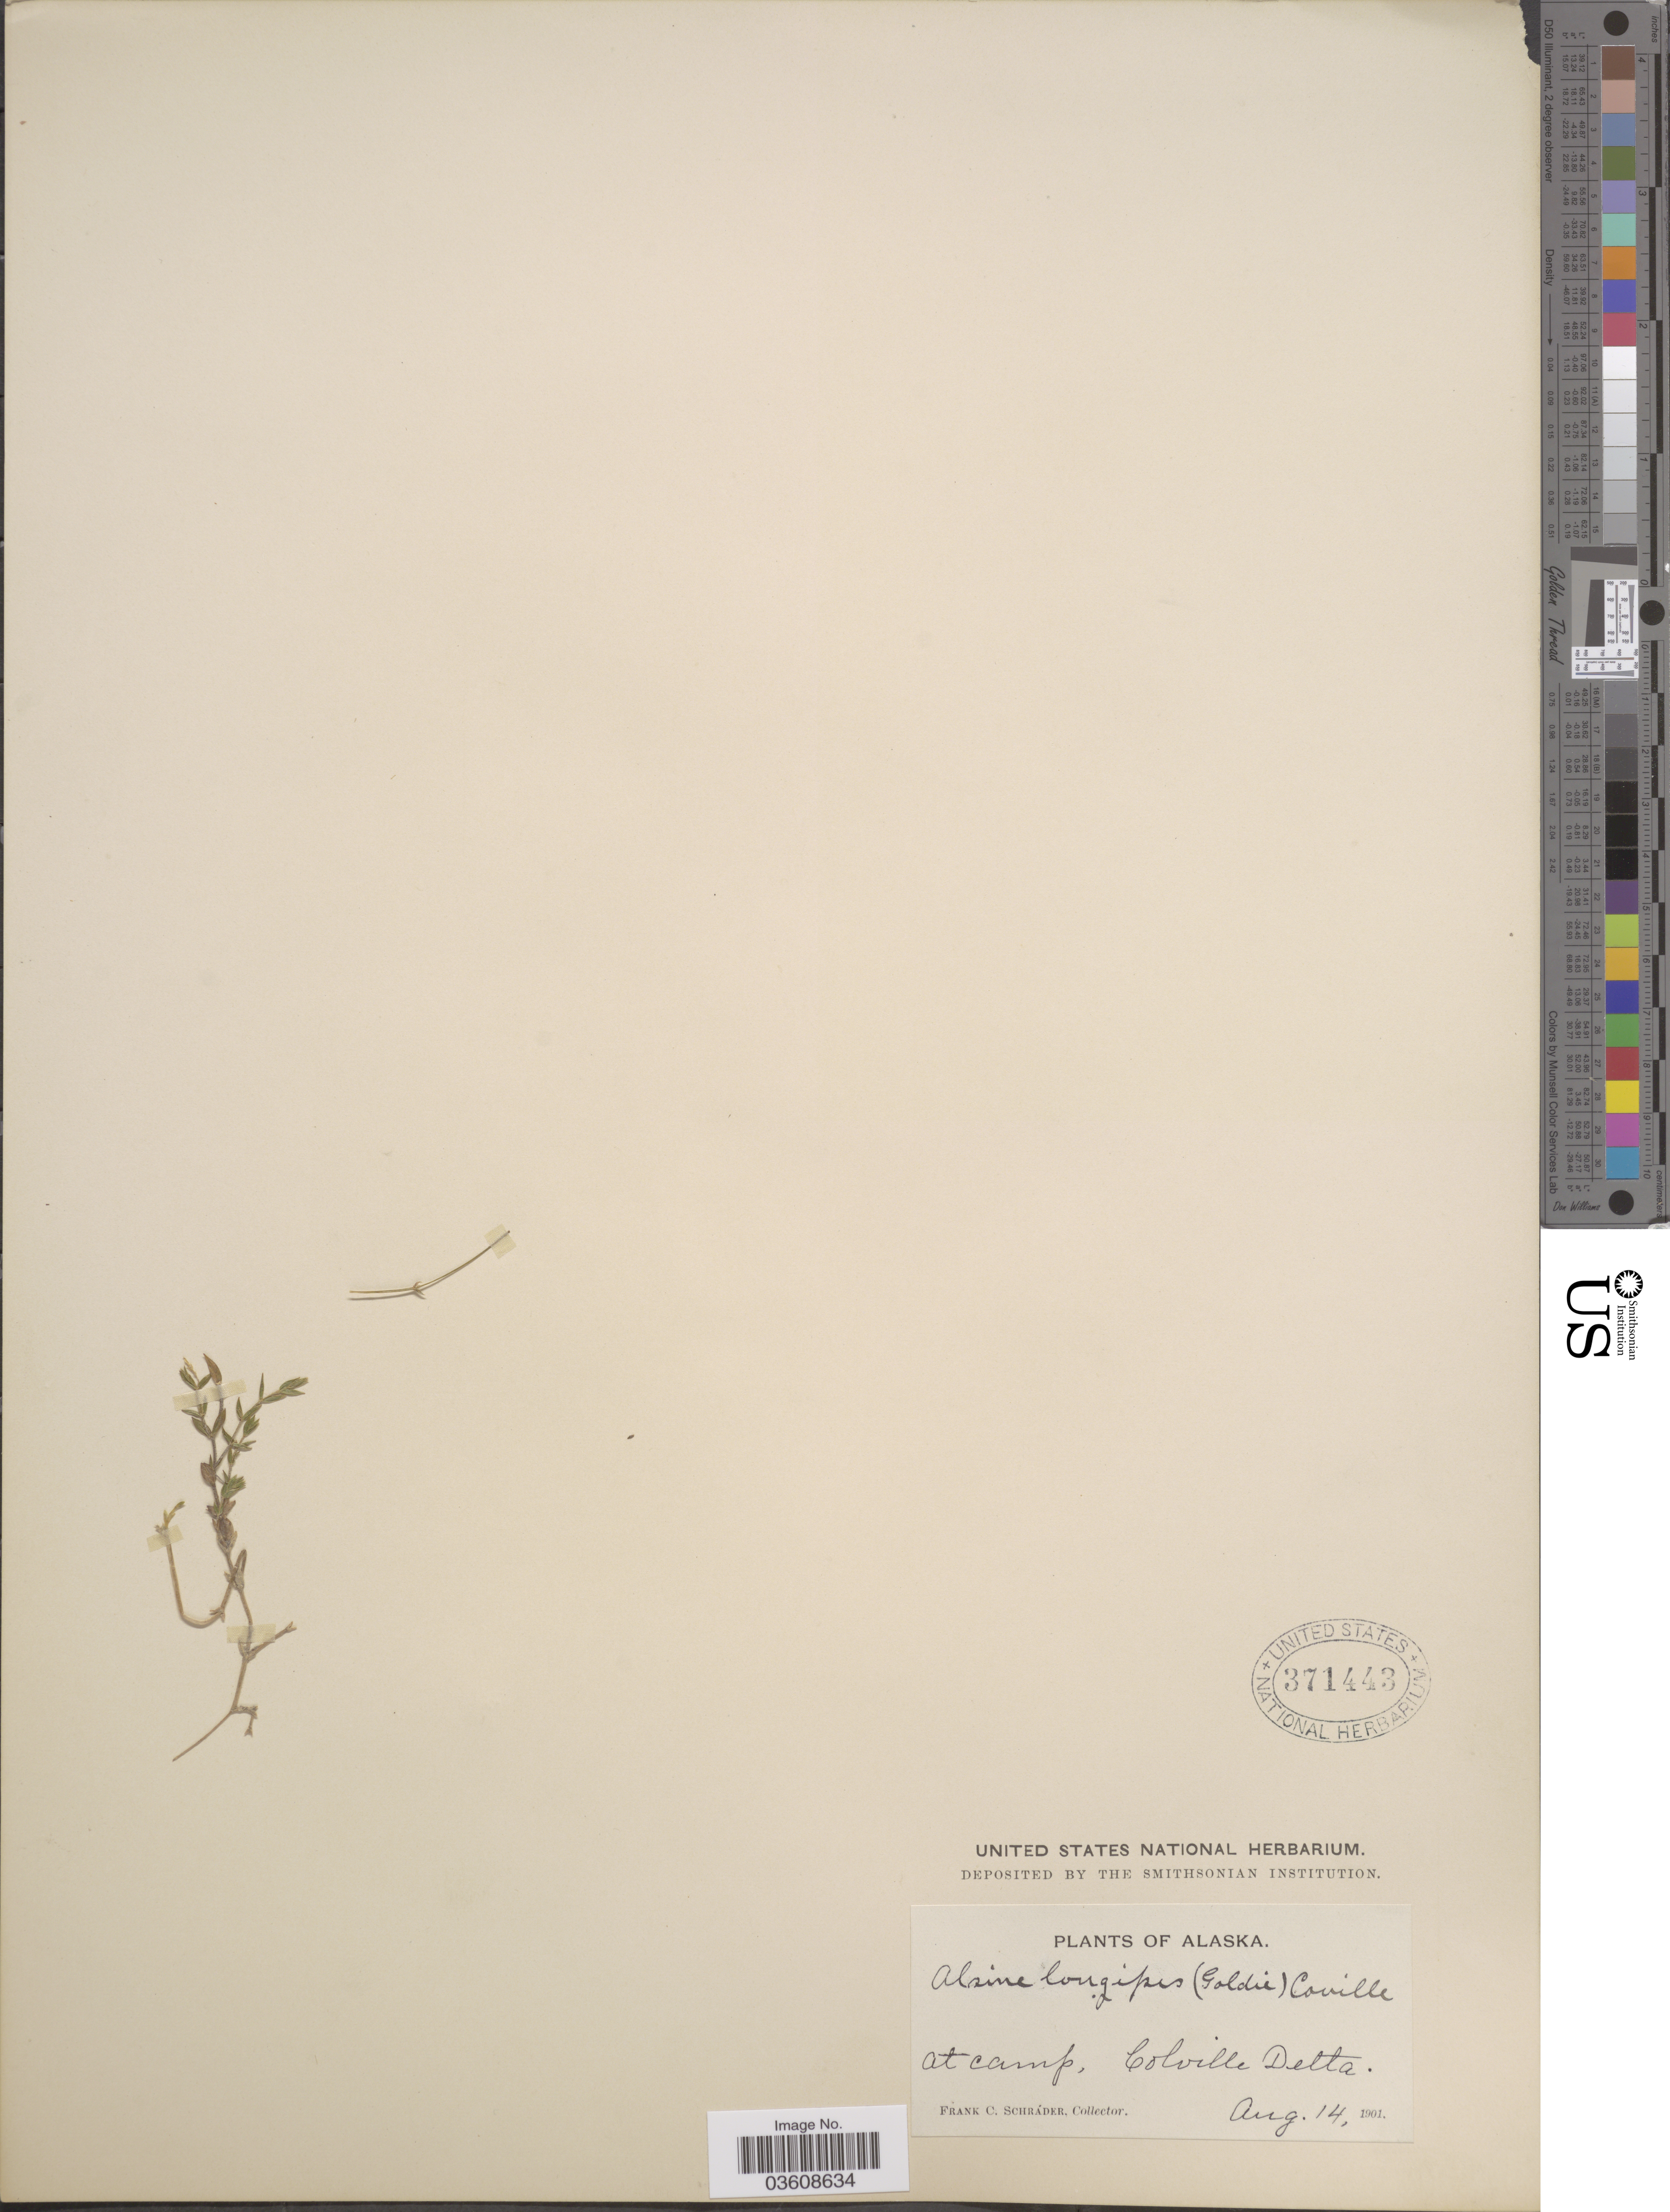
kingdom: Plantae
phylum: Tracheophyta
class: Magnoliopsida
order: Caryophyllales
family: Caryophyllaceae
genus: Stellaria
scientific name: Stellaria longipes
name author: Goldie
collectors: F. C. Schrader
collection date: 1901-08-14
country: United States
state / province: Alaska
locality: At camp, Colville Delta.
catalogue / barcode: US 371443